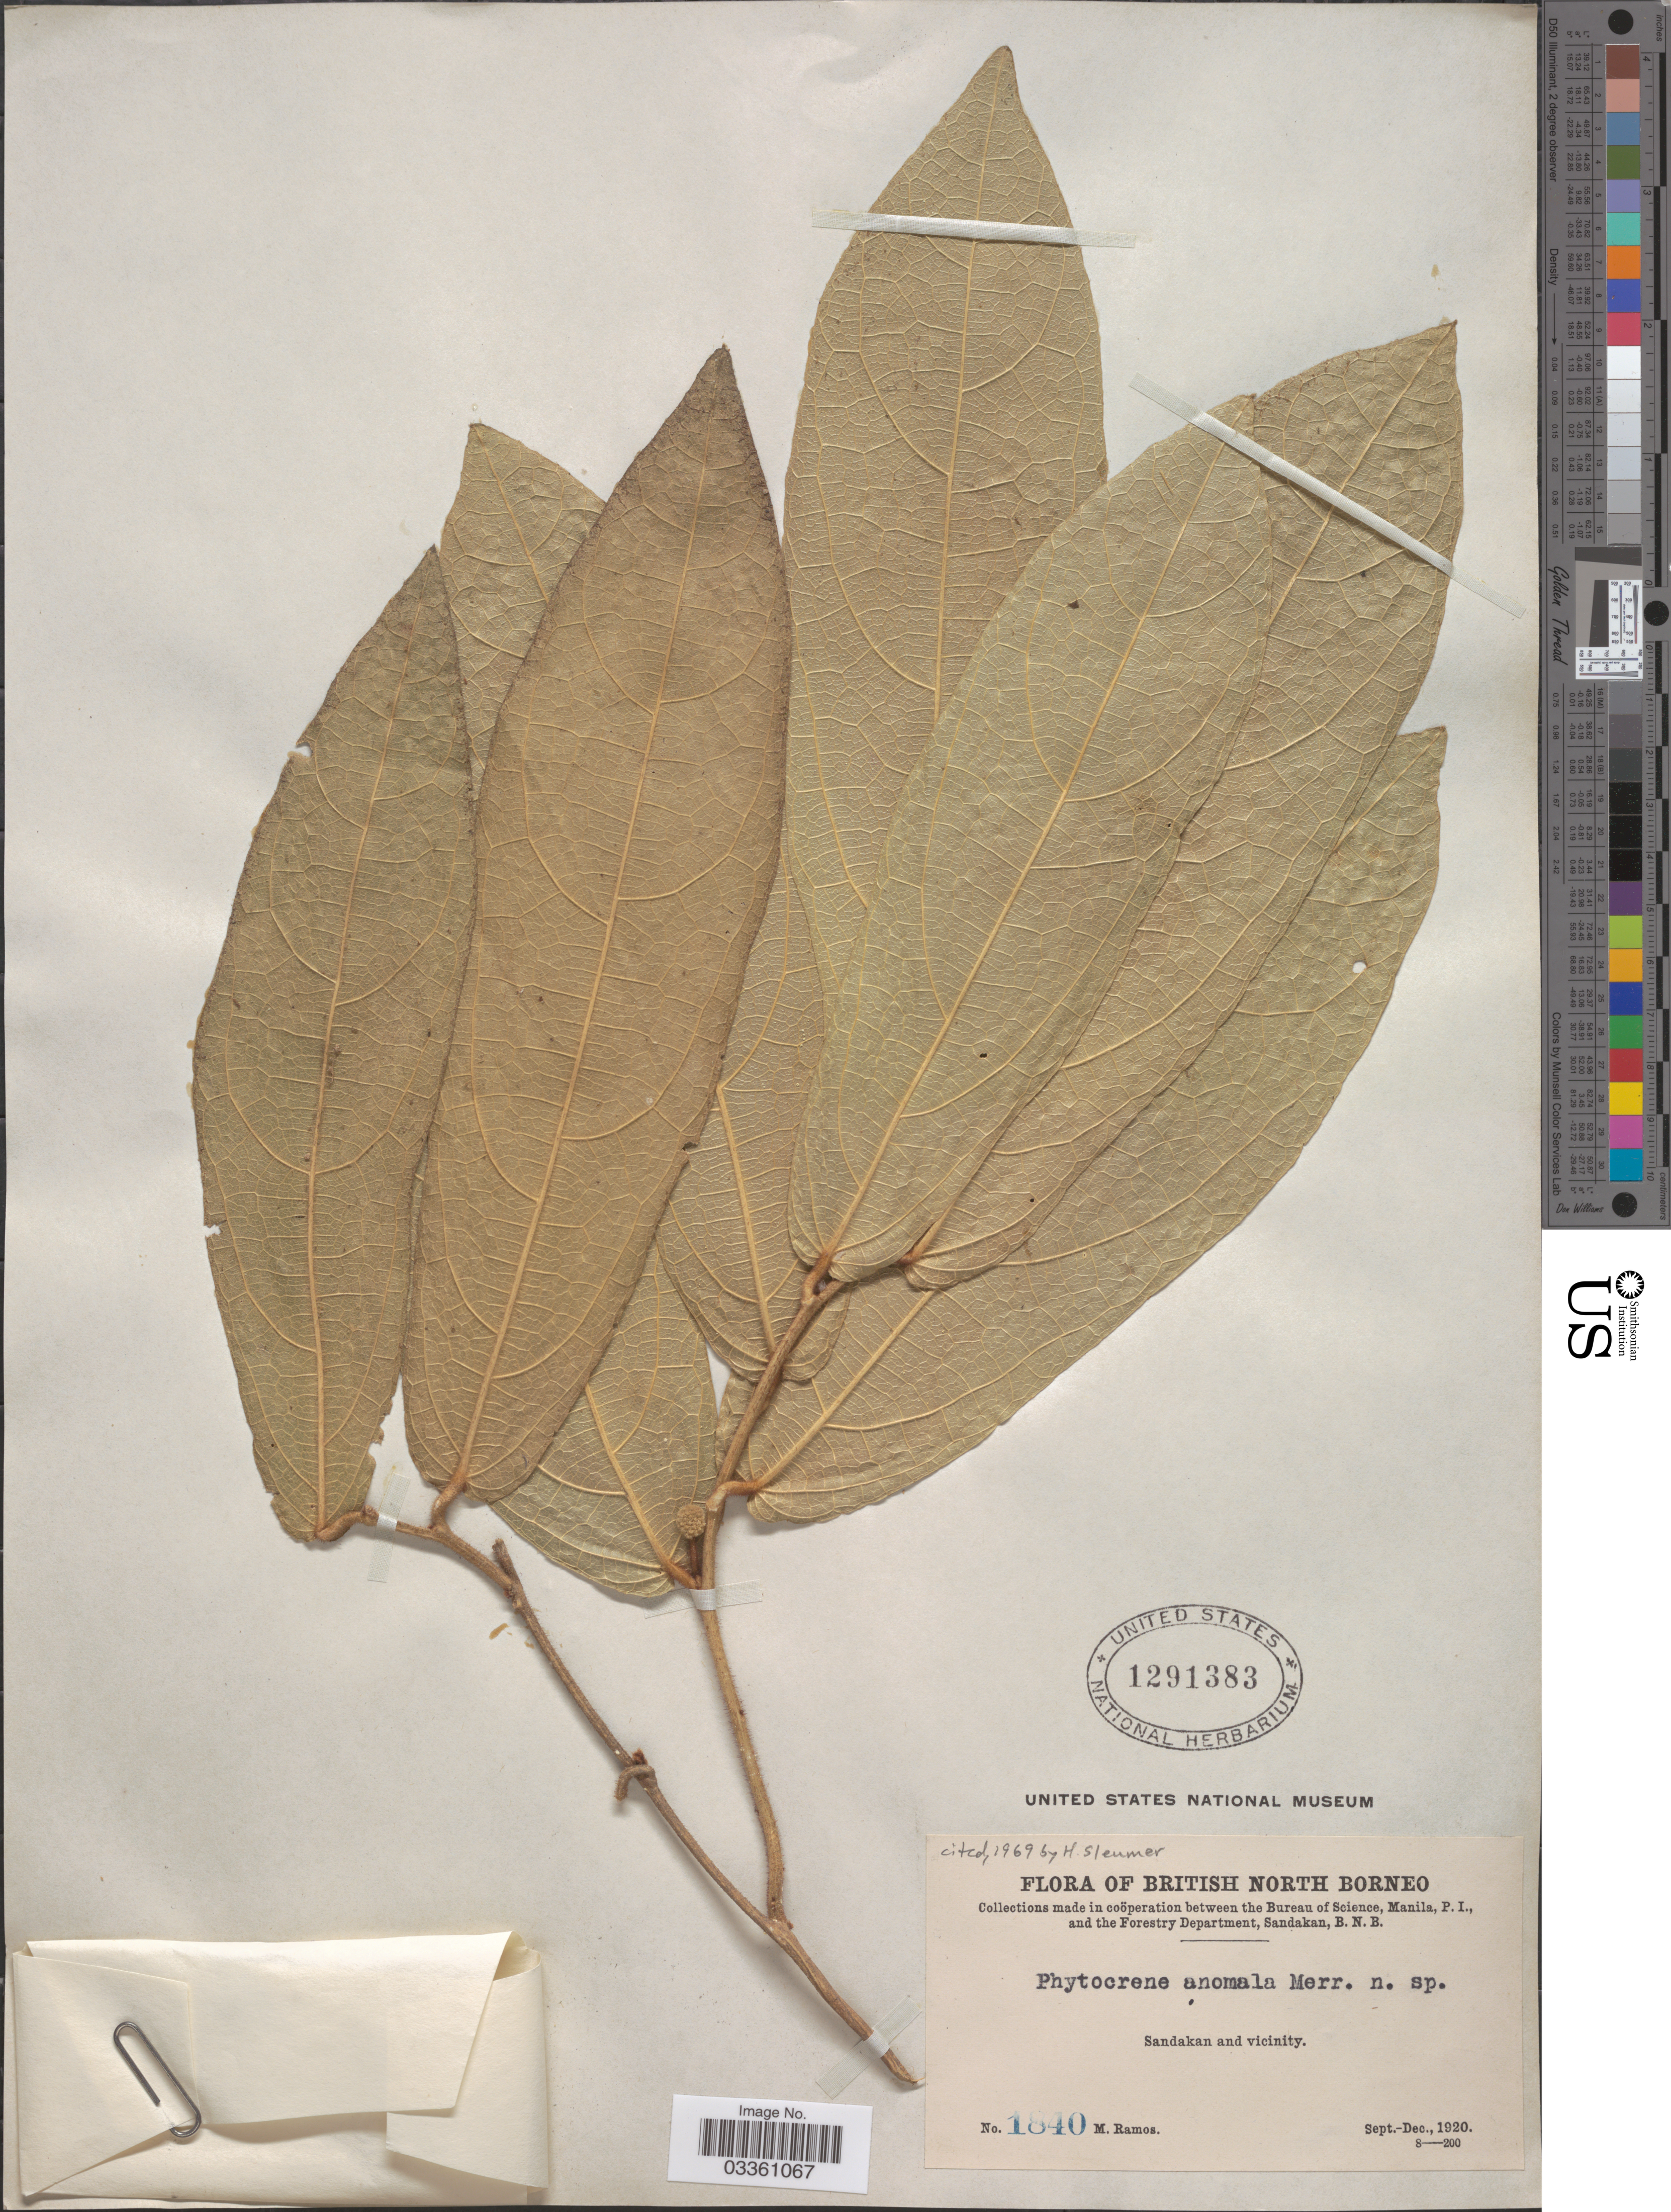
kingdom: Plantae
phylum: Tracheophyta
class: Magnoliopsida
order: Icacinales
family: Icacinaceae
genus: Phytocrene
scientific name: Phytocrene anomala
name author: Merr.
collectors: M. Ramos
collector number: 1840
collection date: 1920-09/1920-12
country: Malaysia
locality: British North Borneo. Sandakan and vicinity.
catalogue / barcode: US 1291383